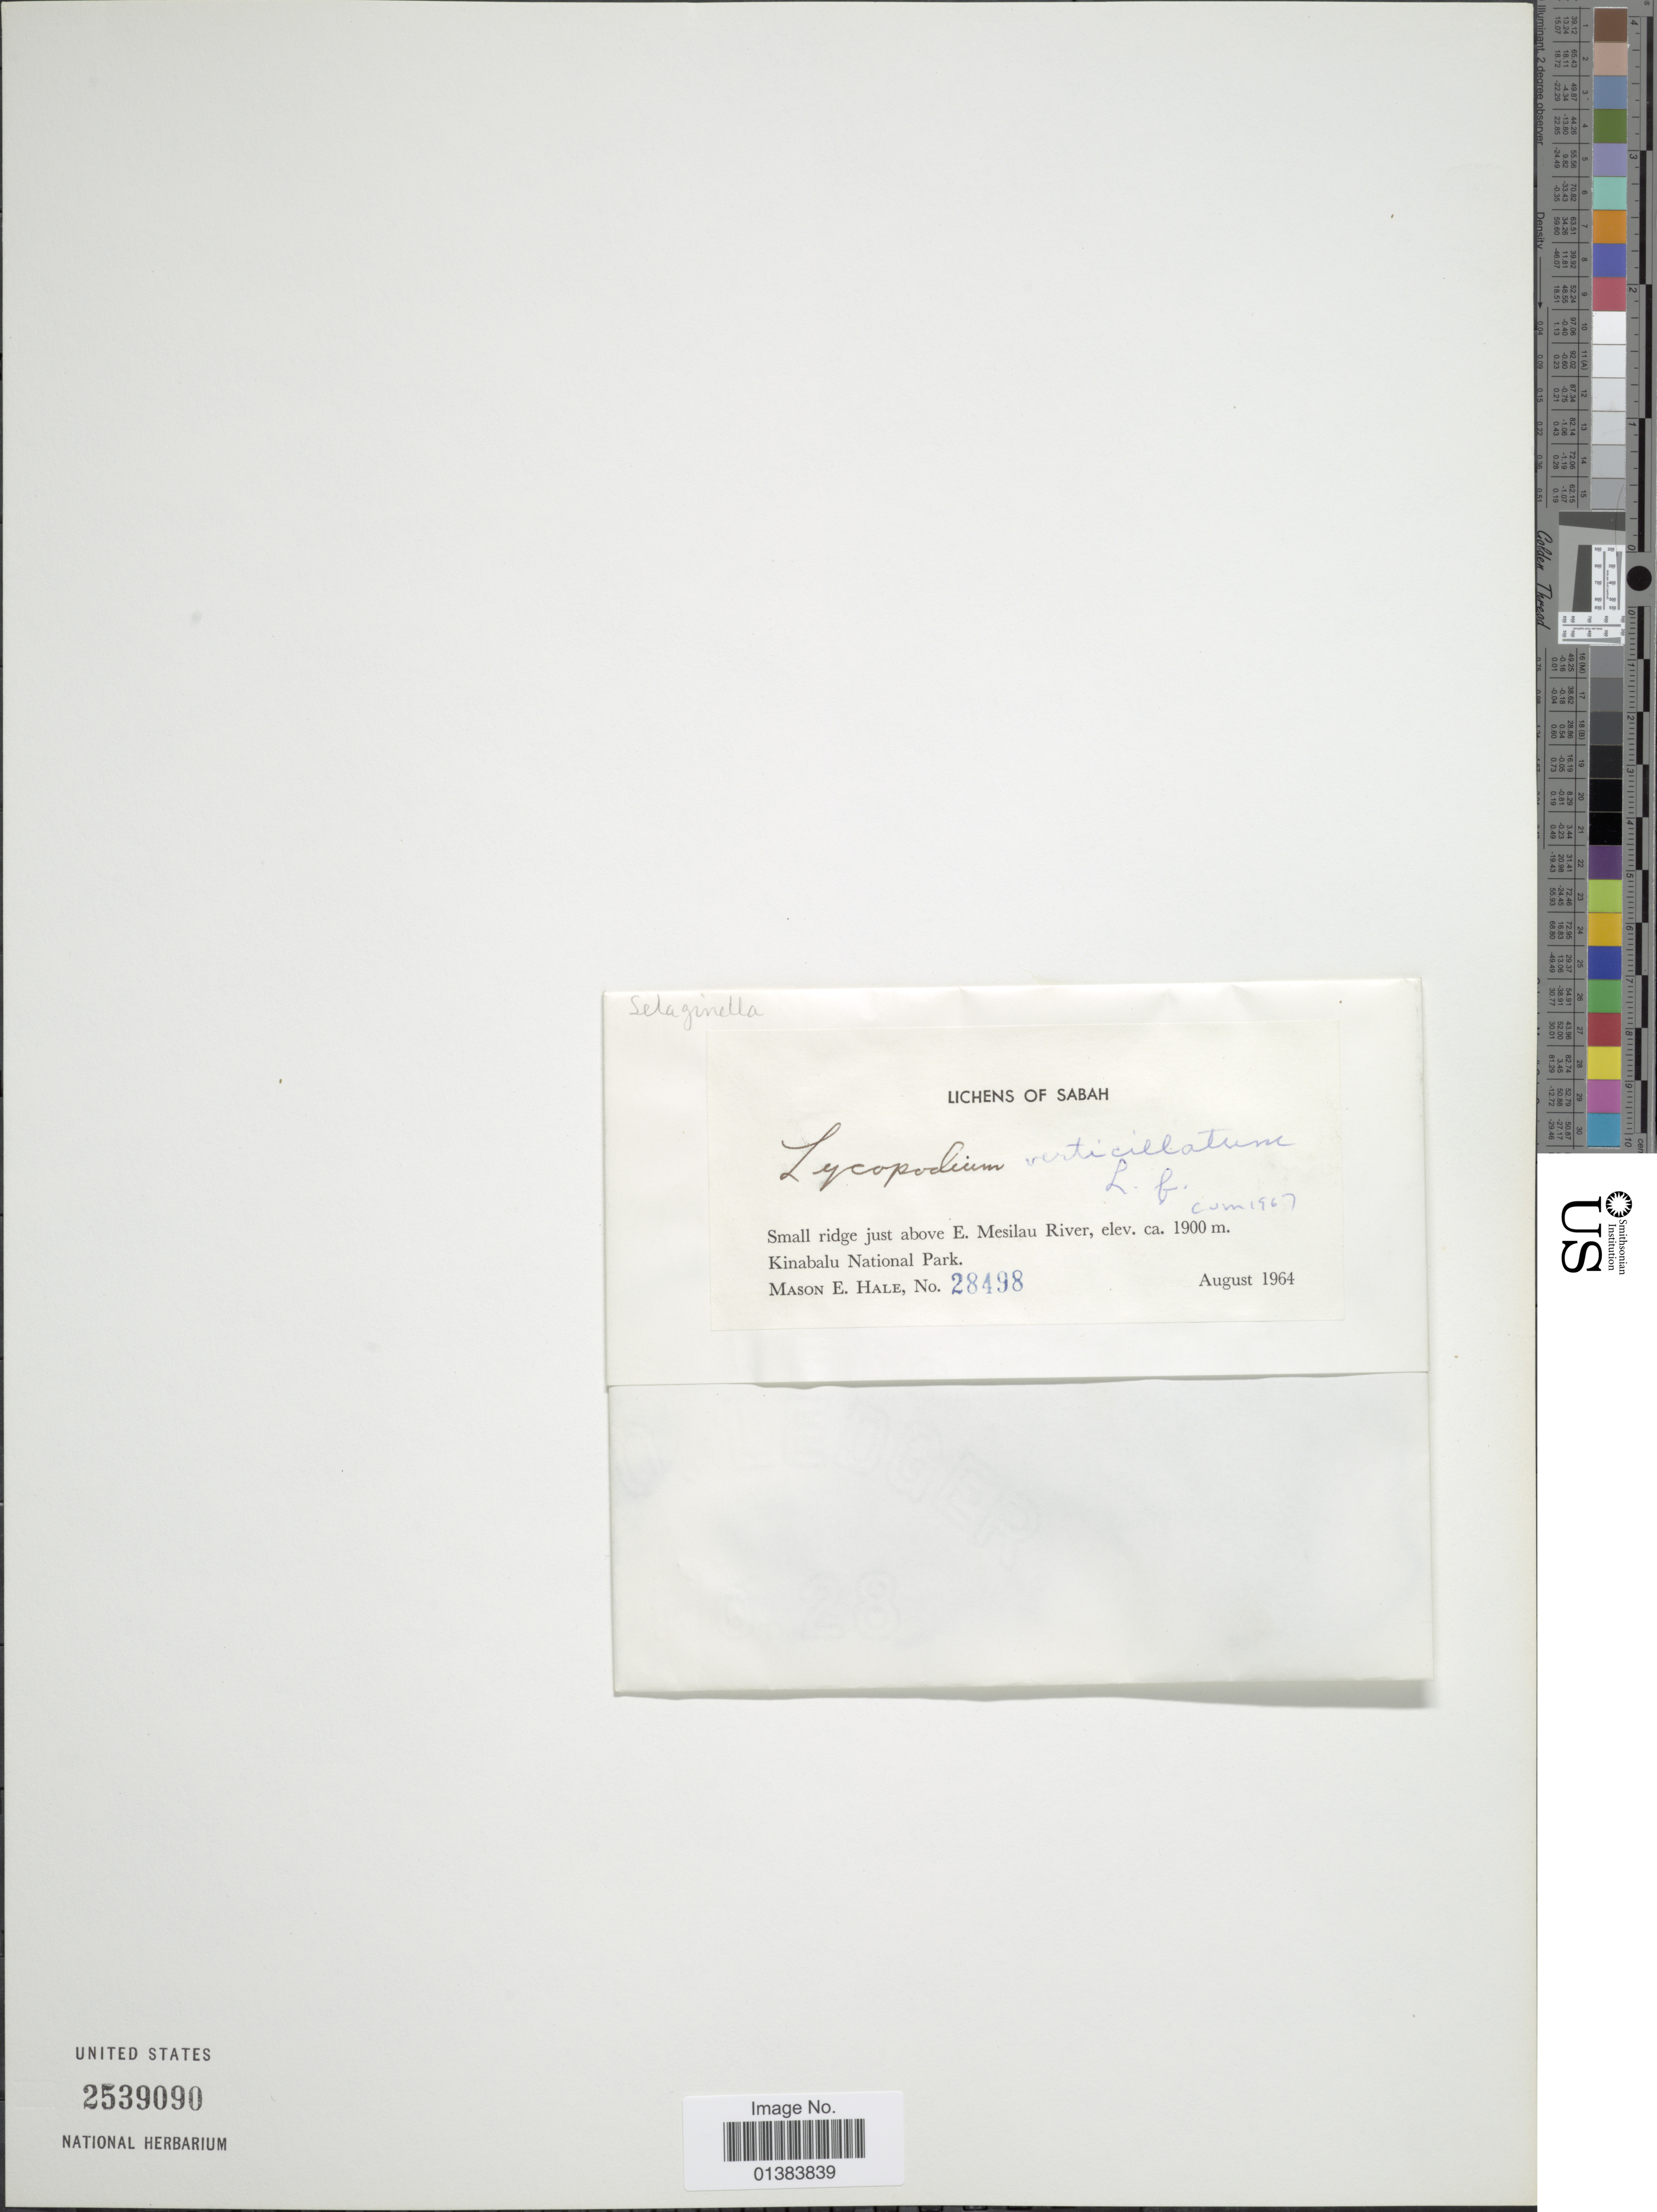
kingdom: Plantae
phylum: Tracheophyta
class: Lycopodiopsida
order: Lycopodiales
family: Lycopodiaceae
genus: Phlegmariurus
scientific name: Phlegmariurus verticillatus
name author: (L. f.) A. R. Field & Testo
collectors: M. Hale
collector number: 28498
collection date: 1964-08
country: Malaysia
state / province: Sabah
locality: Small ridge just above E. Mesilau River, Kinabalu National Park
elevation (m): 1900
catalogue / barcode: US 2539090